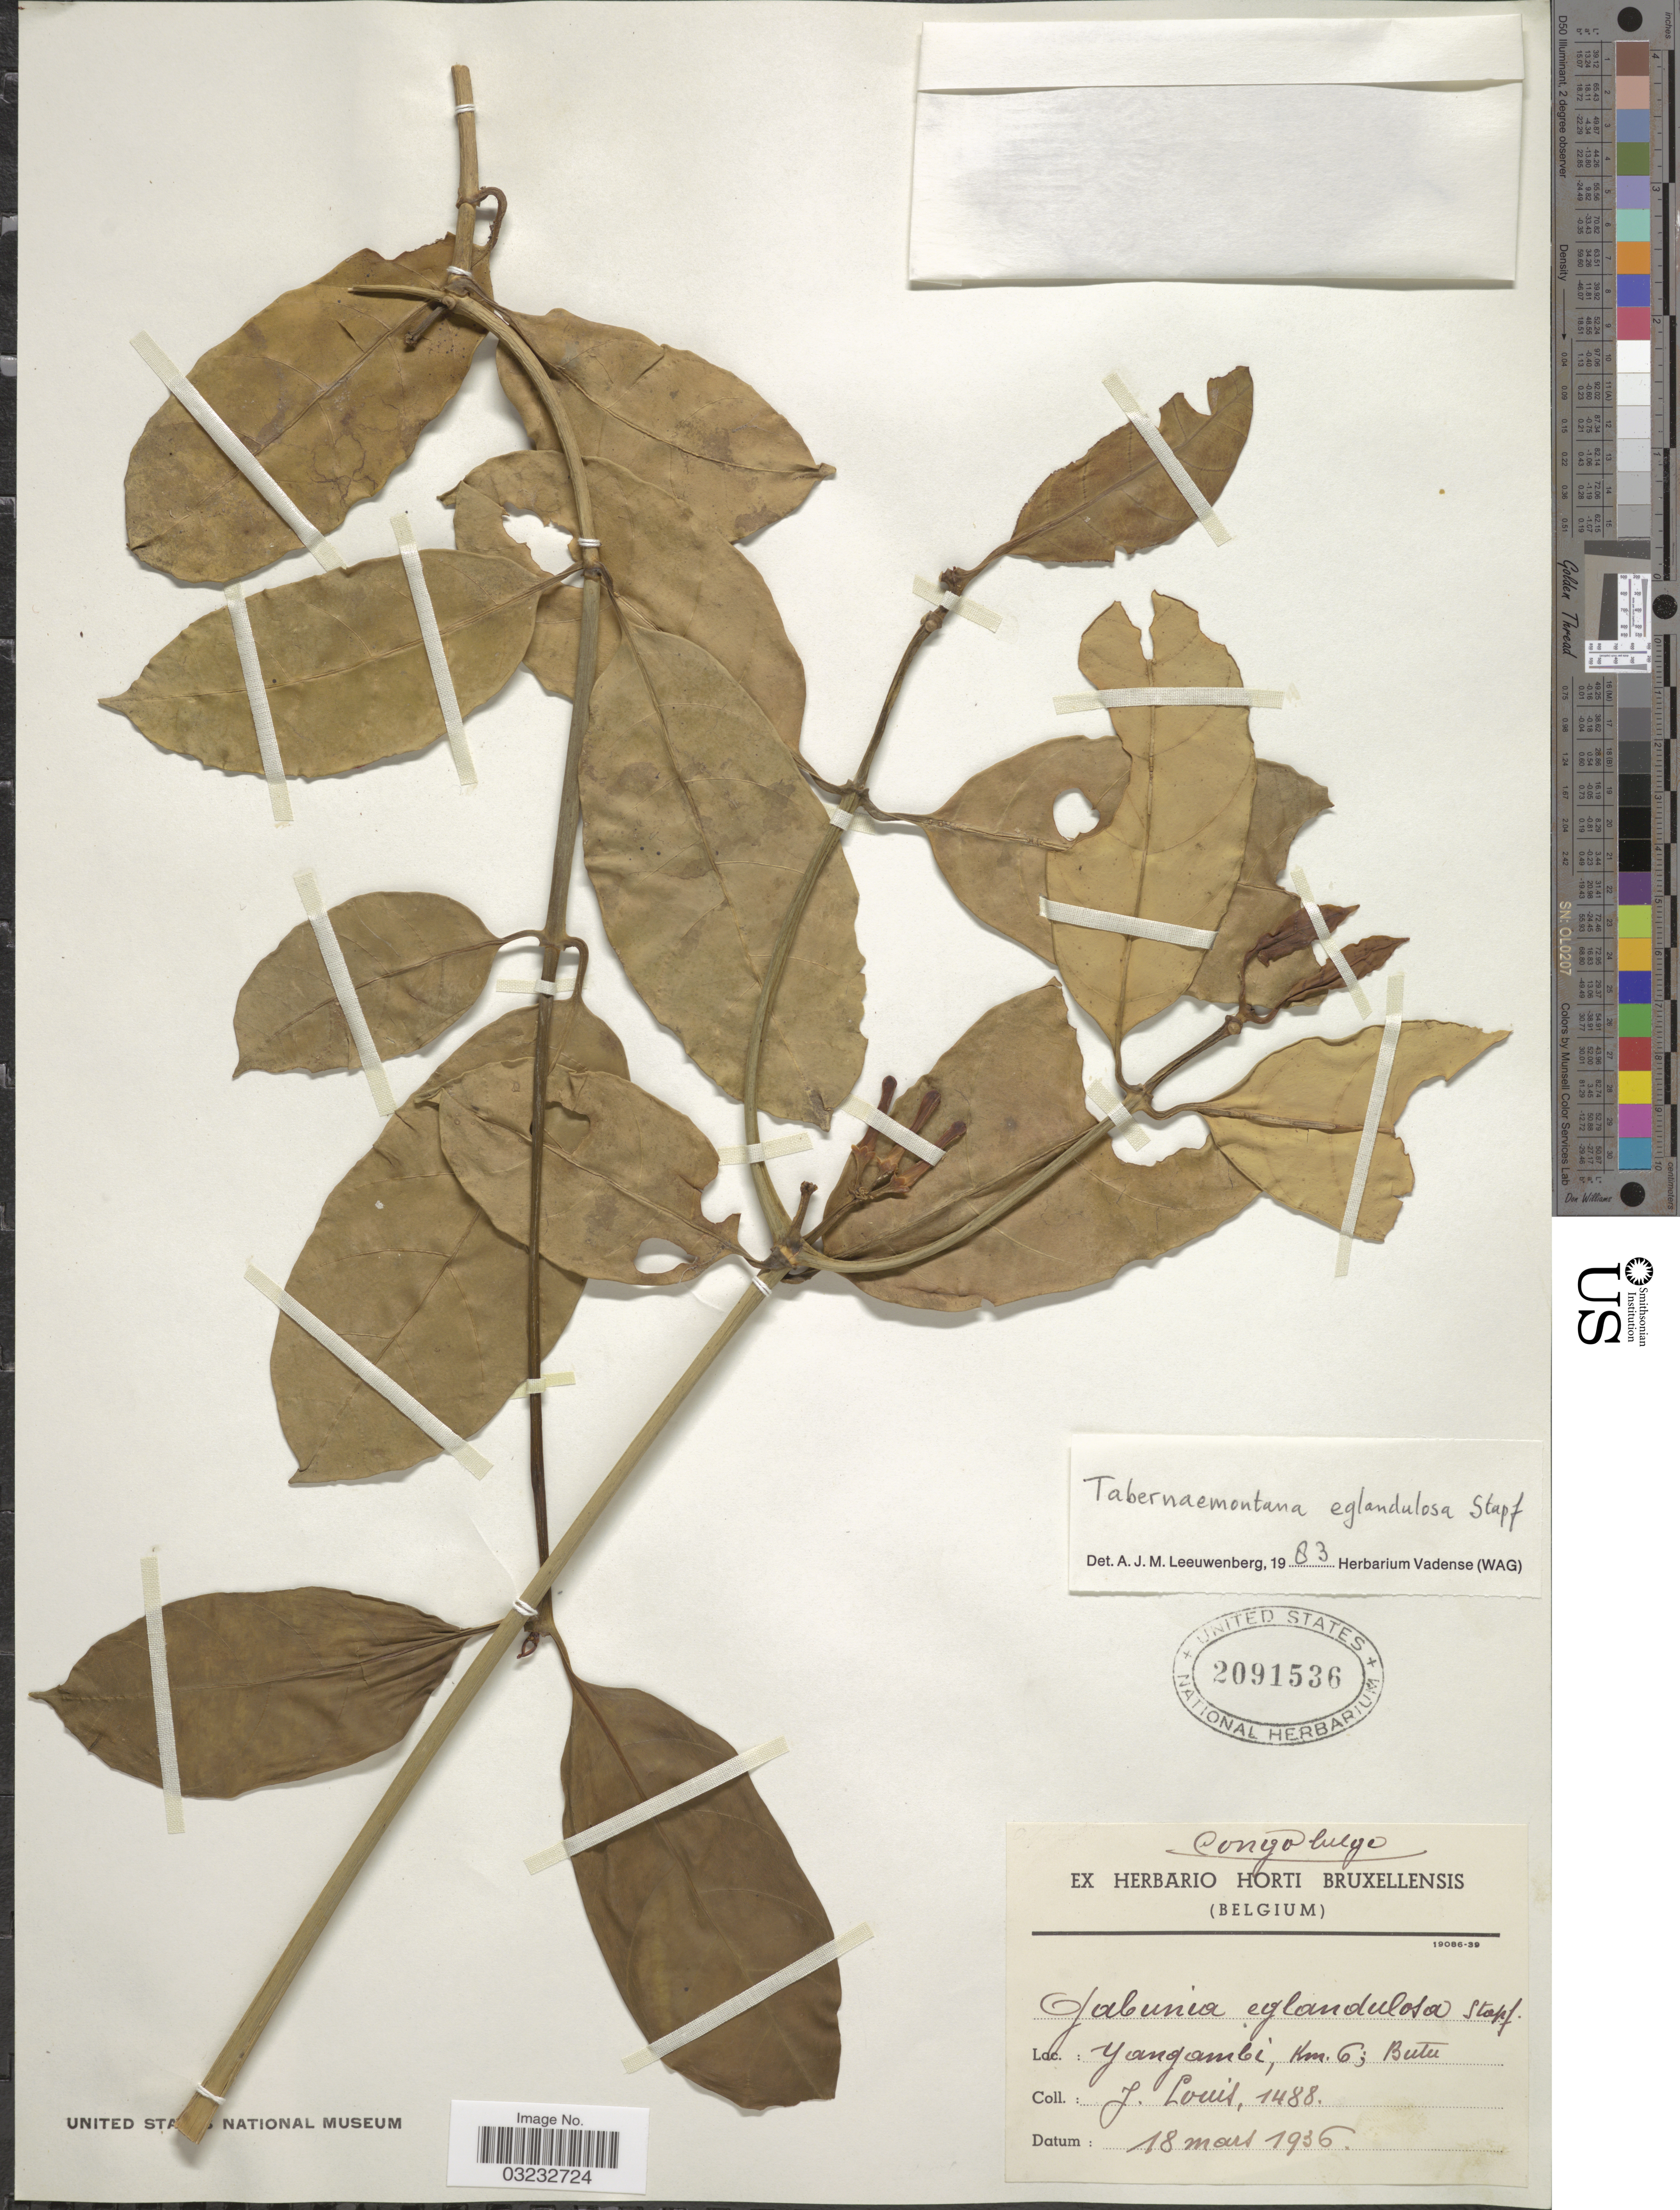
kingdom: Plantae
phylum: Tracheophyta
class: Magnoliopsida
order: Gentianales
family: Apocynaceae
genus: Tabernaemontana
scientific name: Tabernaemontana eglandulosa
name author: Stapf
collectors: J. Louis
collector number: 1488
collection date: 1936-03-18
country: Congo, Democratic Republic of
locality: Yangambi, Km. 6; Butu.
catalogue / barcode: US 2091536